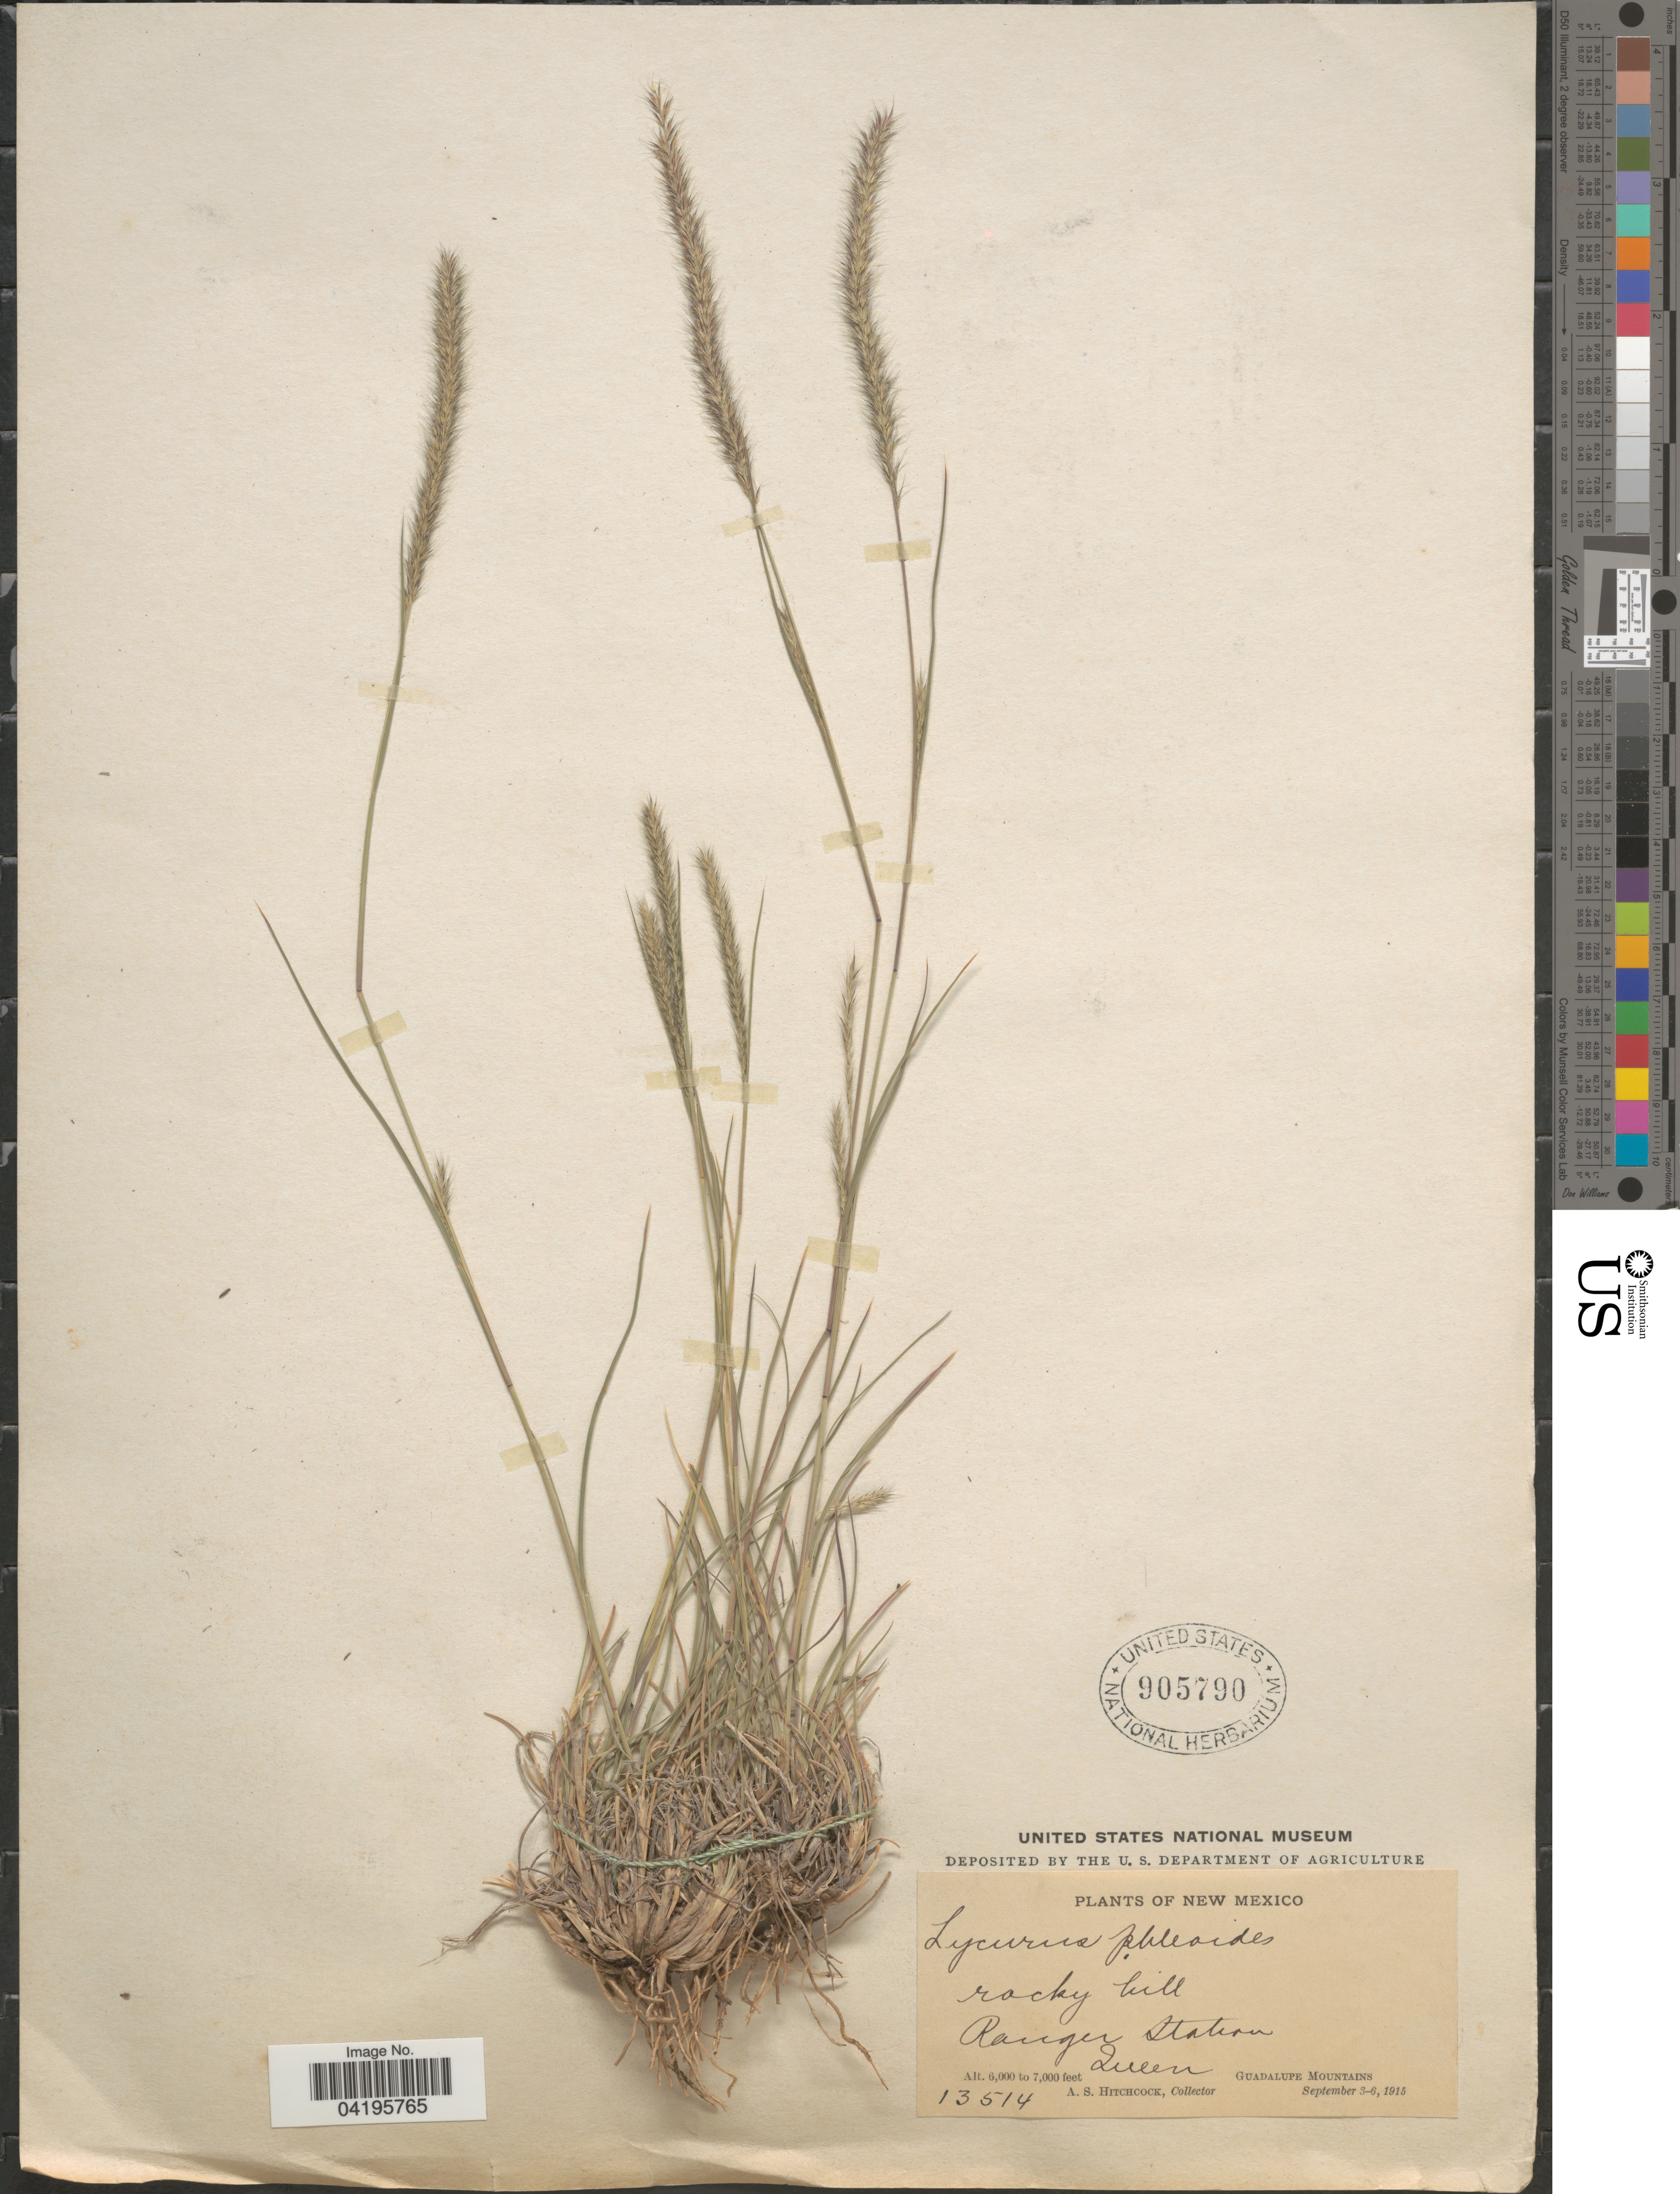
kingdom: Plantae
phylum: Tracheophyta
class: Liliopsida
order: Poales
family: Poaceae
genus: Muhlenbergia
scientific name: Muhlenbergia phleoides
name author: (Kunth) Columbus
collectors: A. S. Hitchcock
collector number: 13514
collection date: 1915-09-03/1915-09-06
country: United States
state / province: New Mexico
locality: Ranger Station. Queen. Guadalupe Mountains.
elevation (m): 1829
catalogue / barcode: US 905790